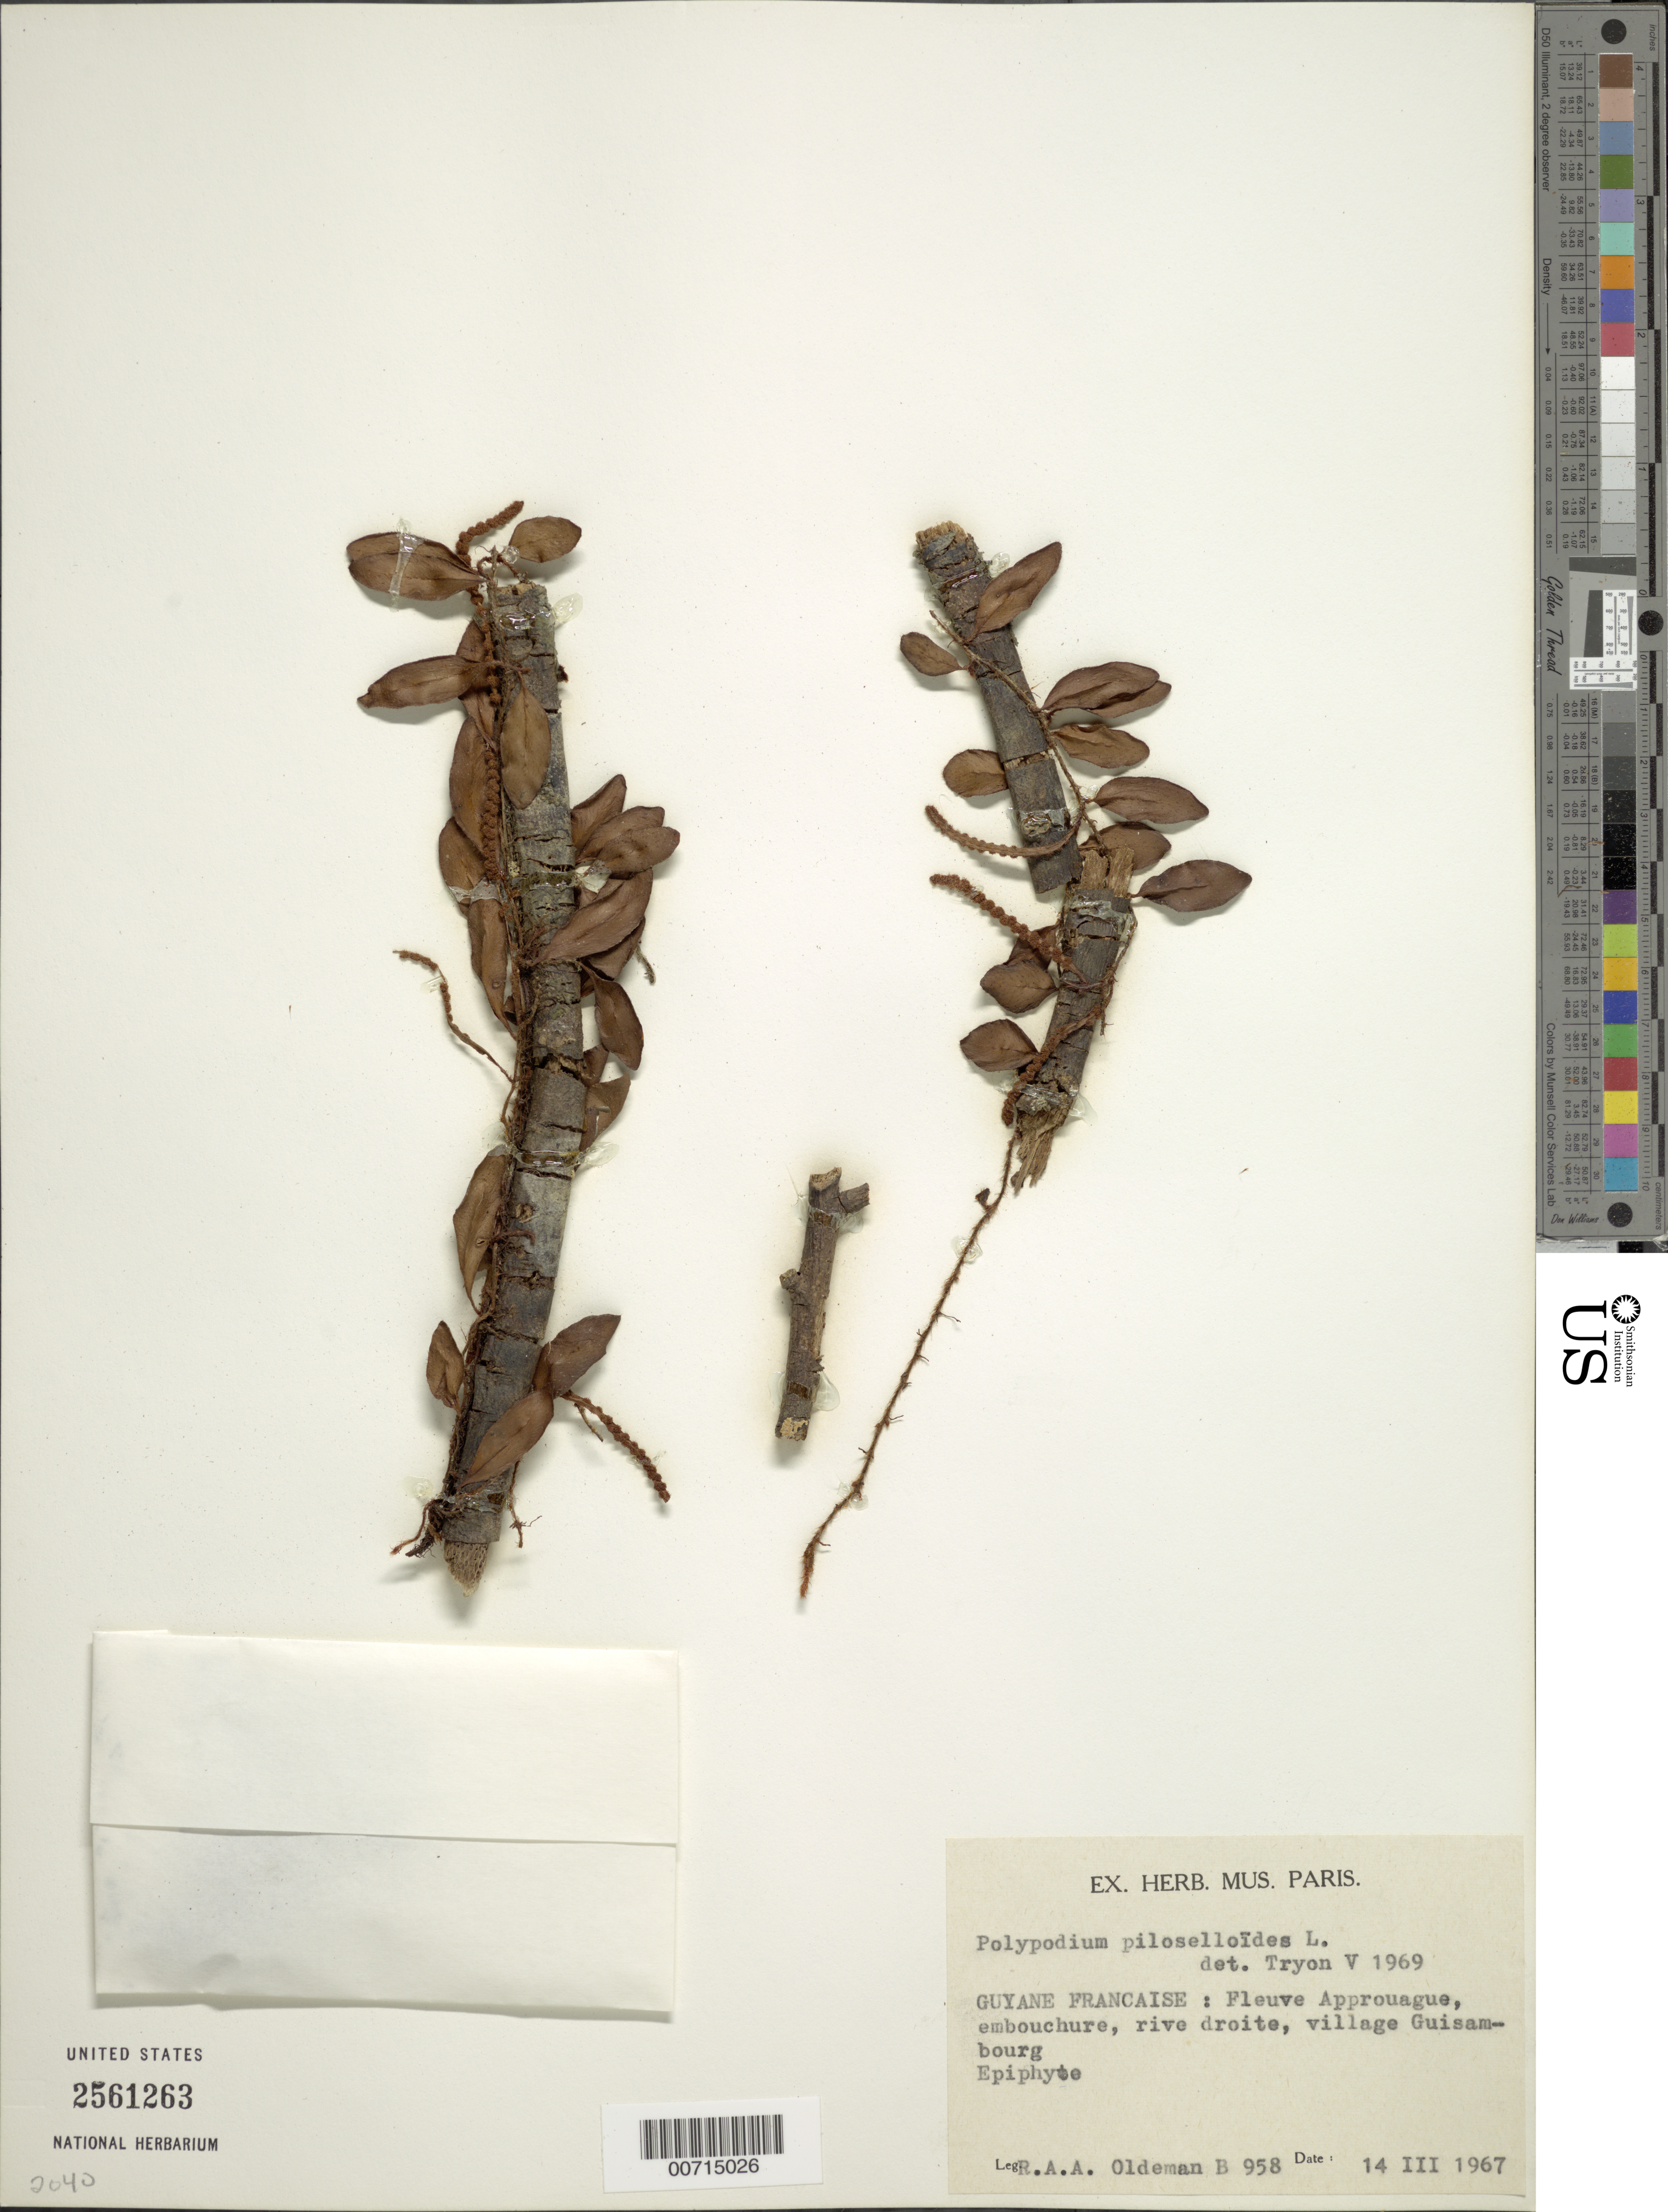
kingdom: Plantae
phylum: Tracheophyta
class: Polypodiopsida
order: Polypodiales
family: Polypodiaceae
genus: Microgramma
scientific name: Microgramma reptans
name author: (Cav.) A.R. Sm.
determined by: Tryon, --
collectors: R. Oldeman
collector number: B 958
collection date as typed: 14-Mar-67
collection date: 1967-03-14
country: French Guiana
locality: Approuague R., village Guisanbourg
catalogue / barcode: US 2561263